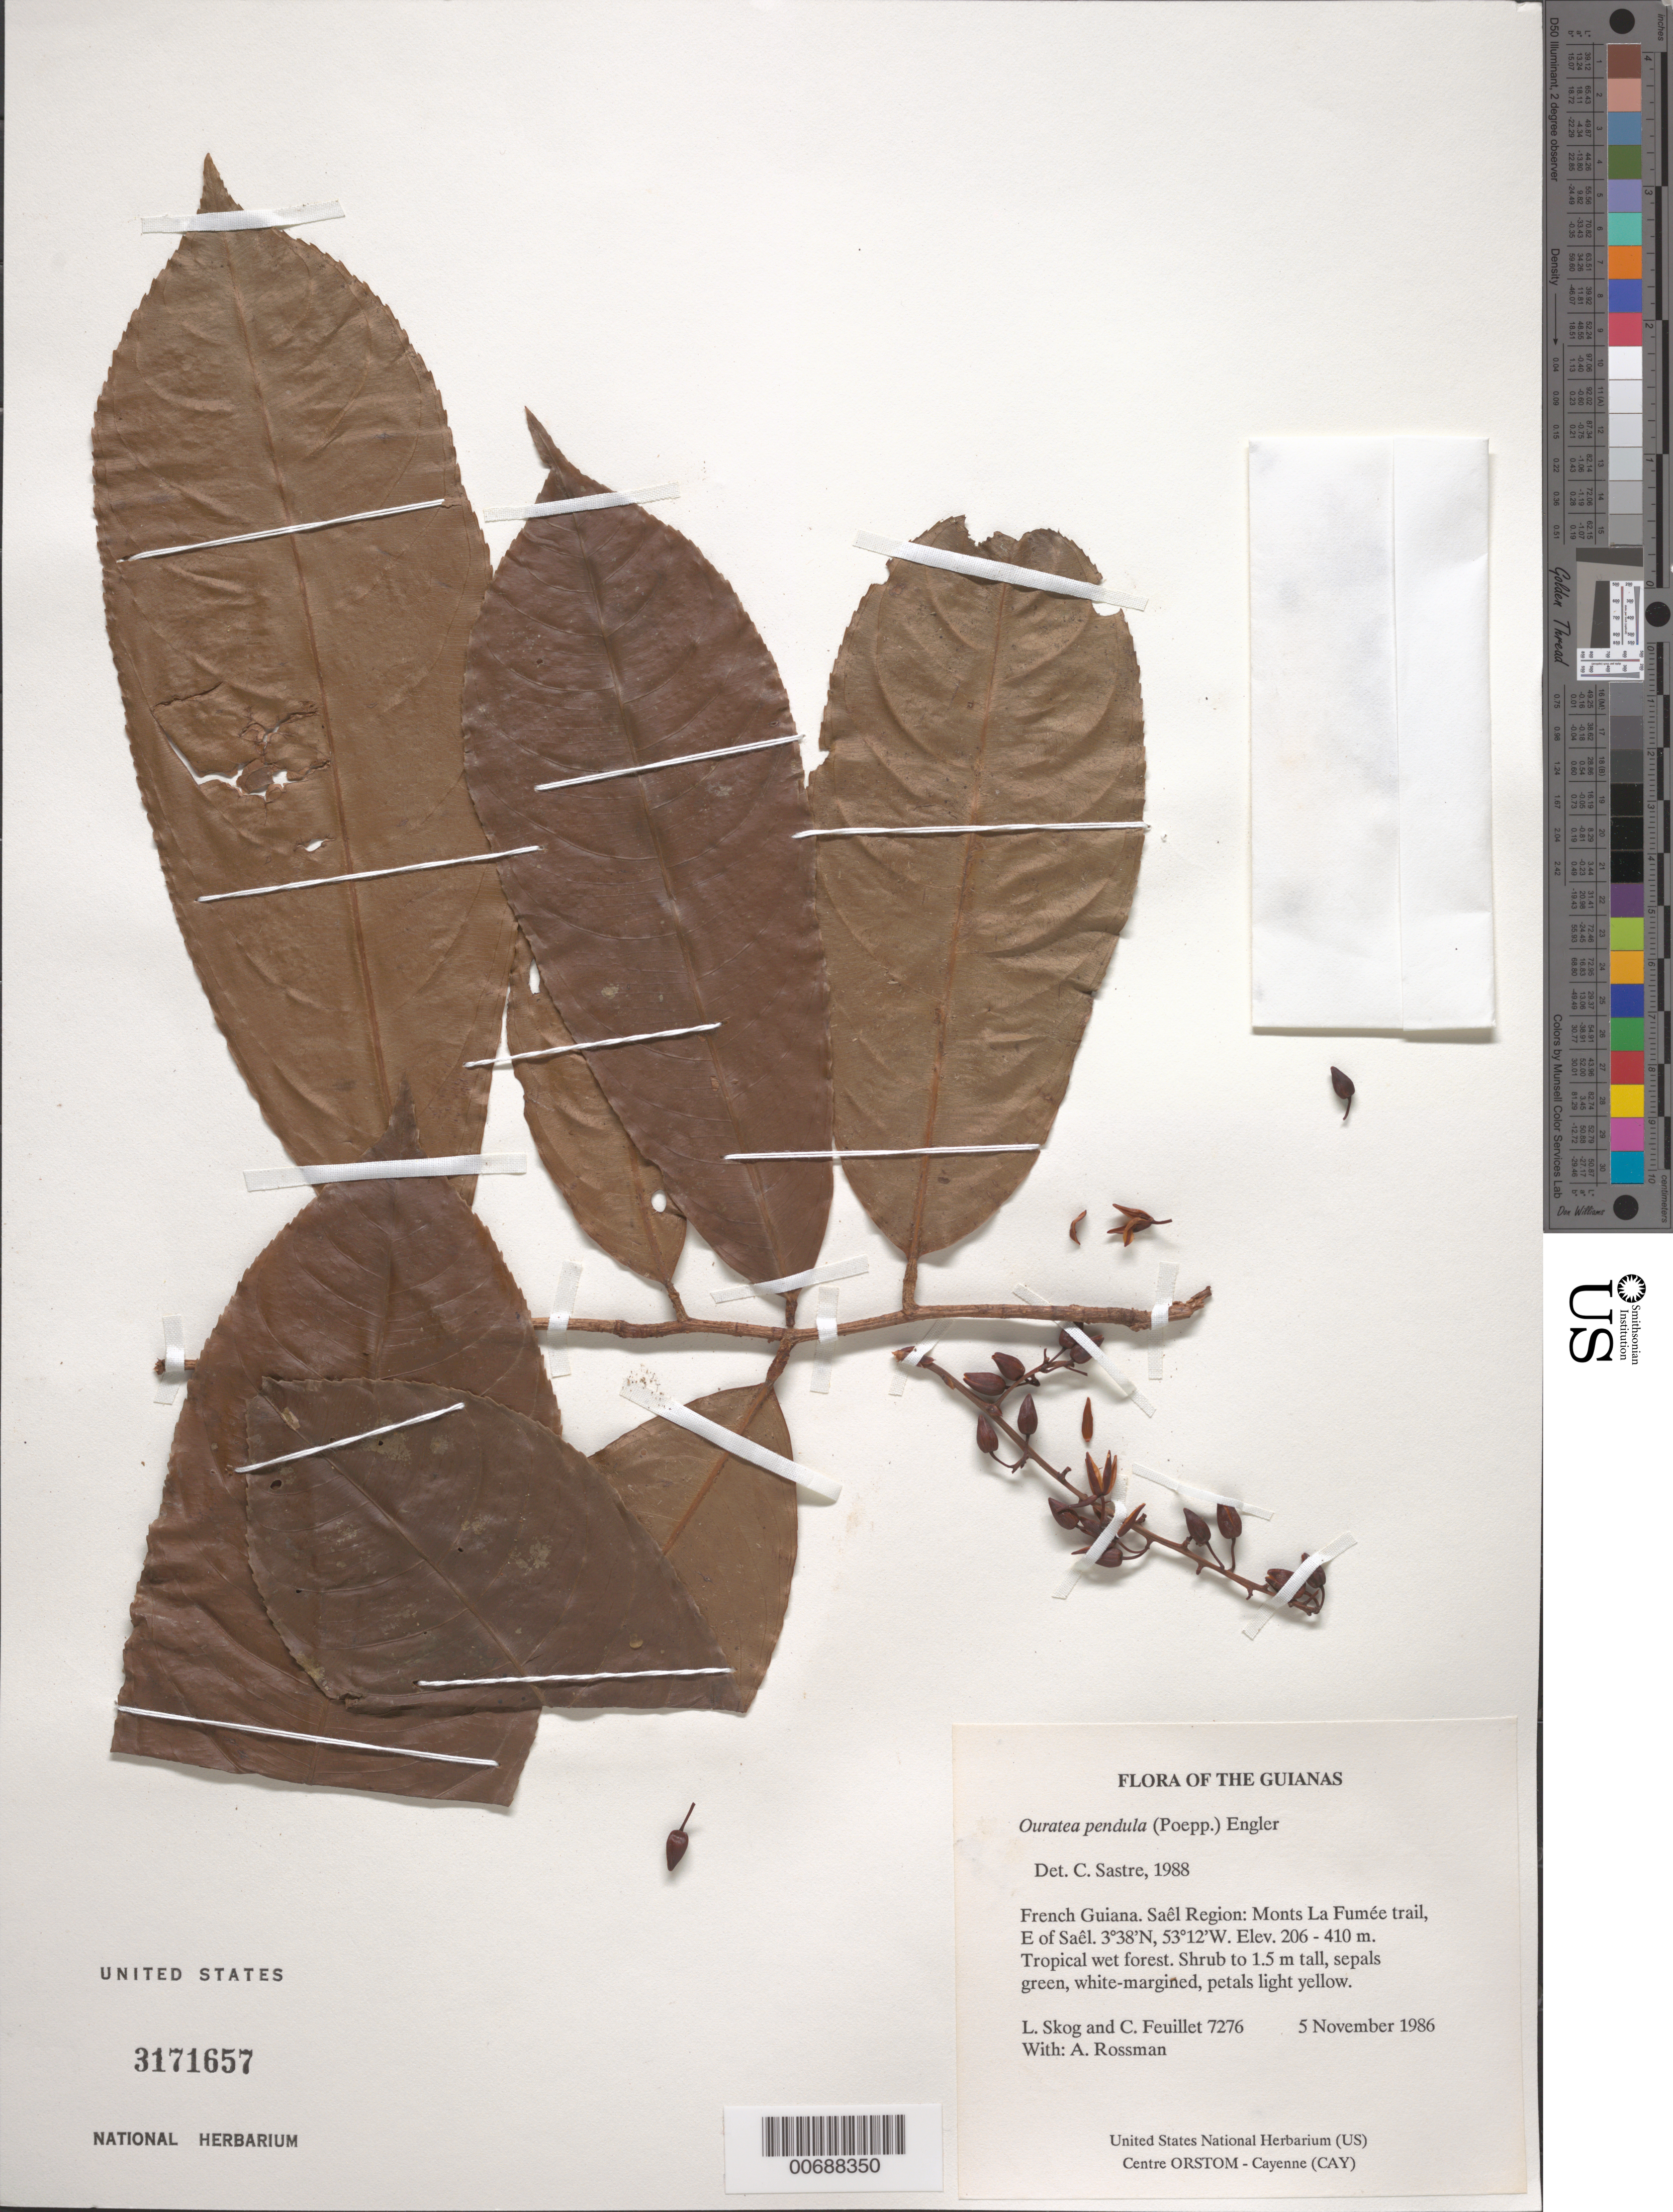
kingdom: Plantae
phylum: Tracheophyta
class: Magnoliopsida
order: Malpighiales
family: Ochnaceae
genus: Ouratea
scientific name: Ouratea pendula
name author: Poepp. ex Engl.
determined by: Sastre, C. H. L.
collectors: L. E. Skog, C. Feuillet & A. Rossman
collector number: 7276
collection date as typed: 5 November 1986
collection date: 1986-11-05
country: French Guiana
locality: Monts La Fumée trail, E of Saül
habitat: Tropical wet forest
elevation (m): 206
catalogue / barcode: US 3171657